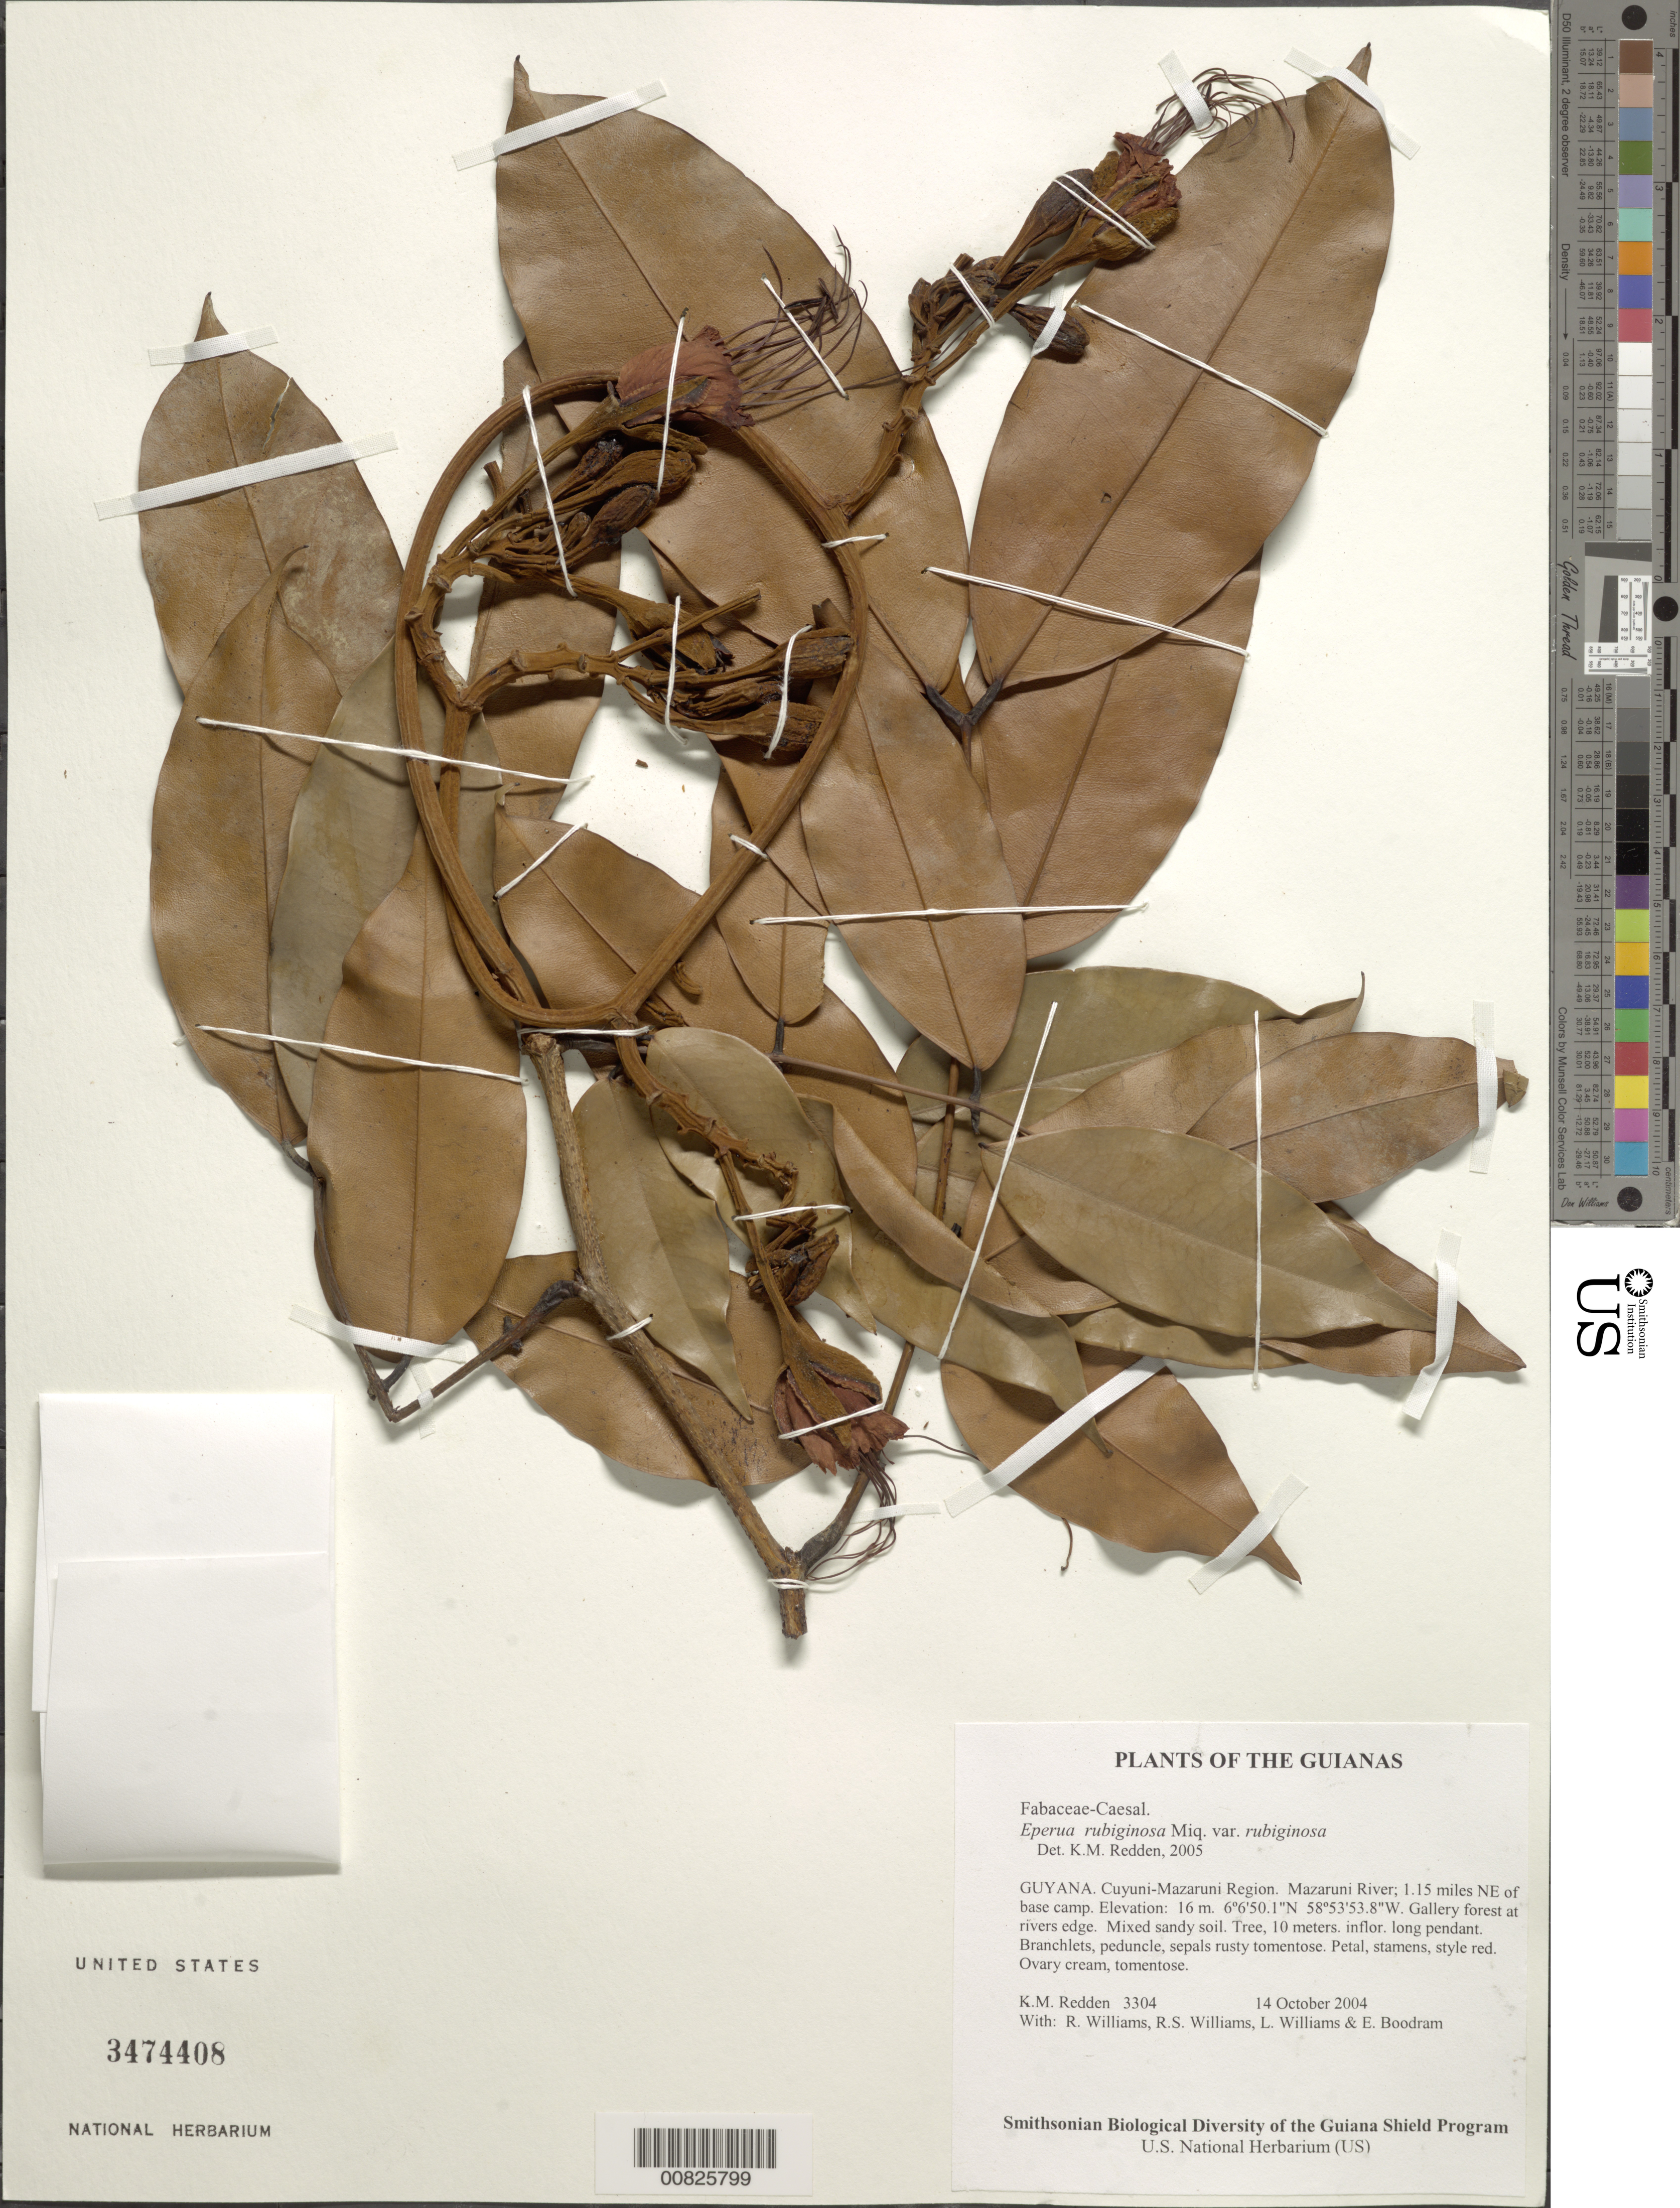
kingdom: Plantae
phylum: Tracheophyta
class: Magnoliopsida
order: Fabales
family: Fabaceae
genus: Eperua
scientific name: Eperua rubiginosa var. grandiflora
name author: Pulle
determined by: Fortes, E. A.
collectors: K. M. Redden, R. Williams, R. S. Williams, L. Williams & E. Boodram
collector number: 3304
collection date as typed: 14 October 2004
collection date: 2004-10-14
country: Guyana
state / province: Cuyuni-Mazaruni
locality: Mazaruni River; 1.15 miles NE of base camp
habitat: Gallery forest at river edge. Mixed sandy soil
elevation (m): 16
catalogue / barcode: US 3474408